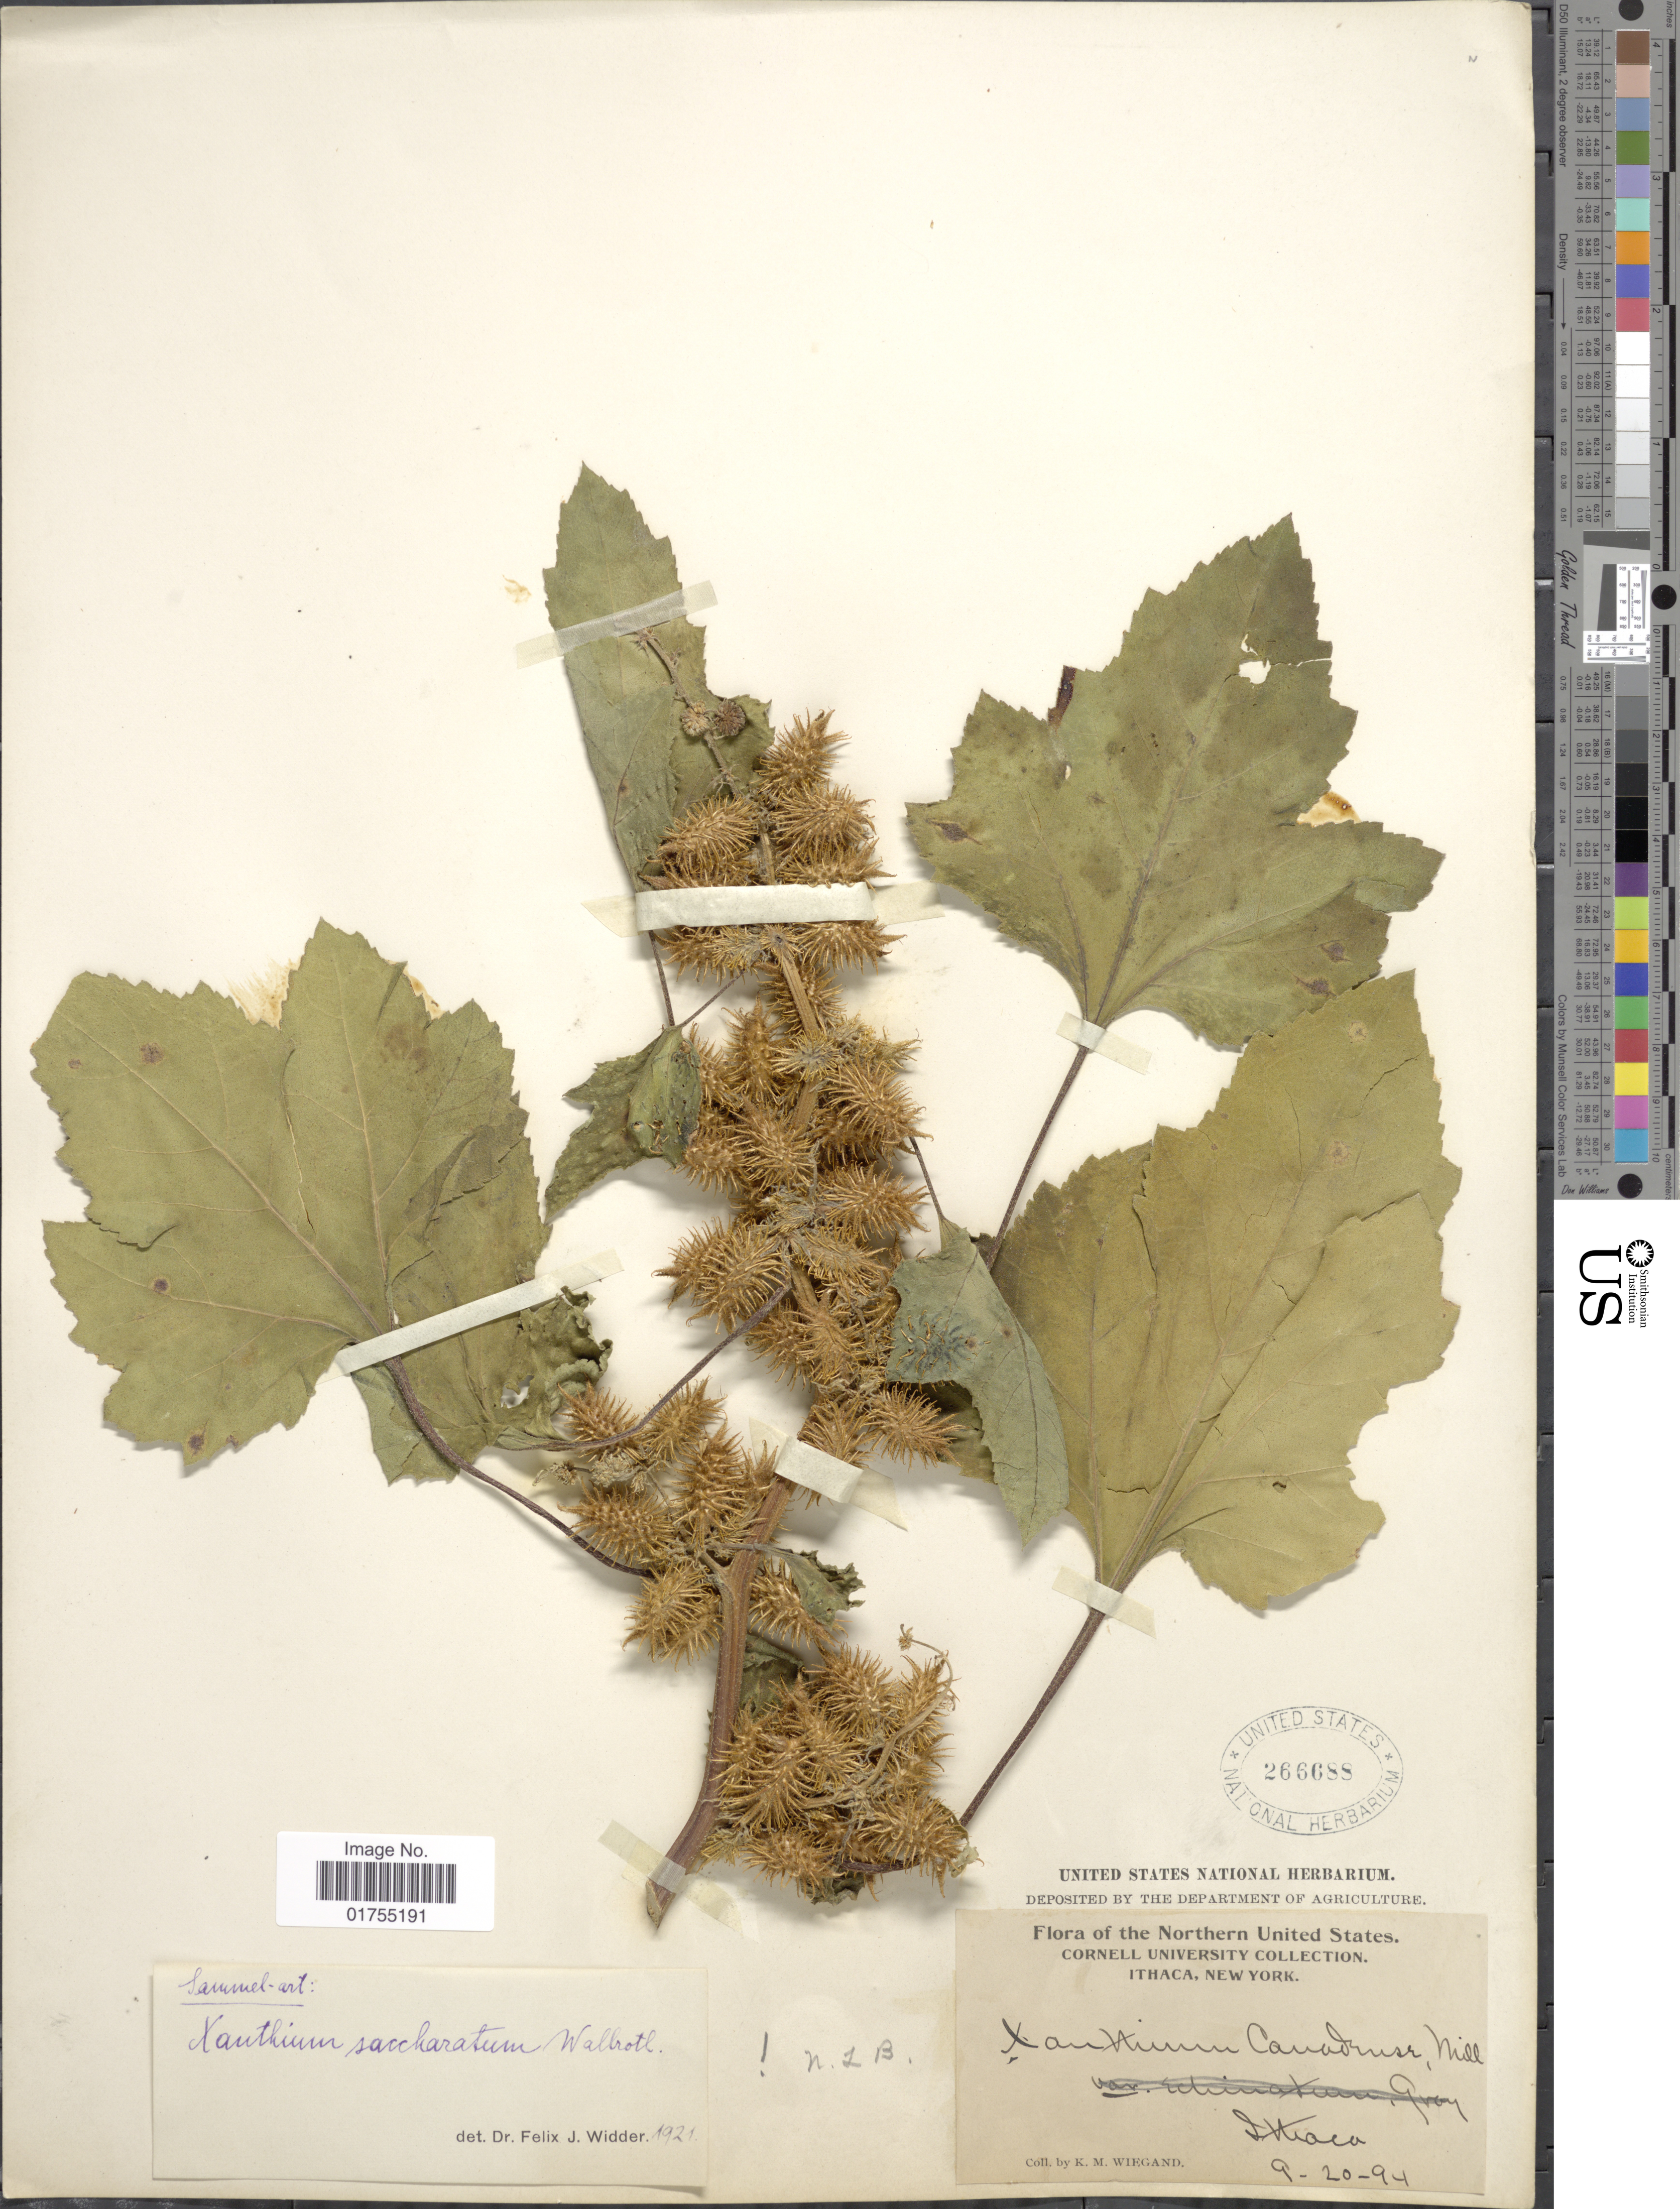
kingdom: Plantae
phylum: Tracheophyta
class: Magnoliopsida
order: Asterales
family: Asteraceae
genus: Xanthium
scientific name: Xanthium strumarium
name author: L.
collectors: K. M. Wiegand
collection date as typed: Transcribed d/m/y: 20/9/94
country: United States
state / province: New York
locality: Ithaca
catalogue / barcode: US 266688